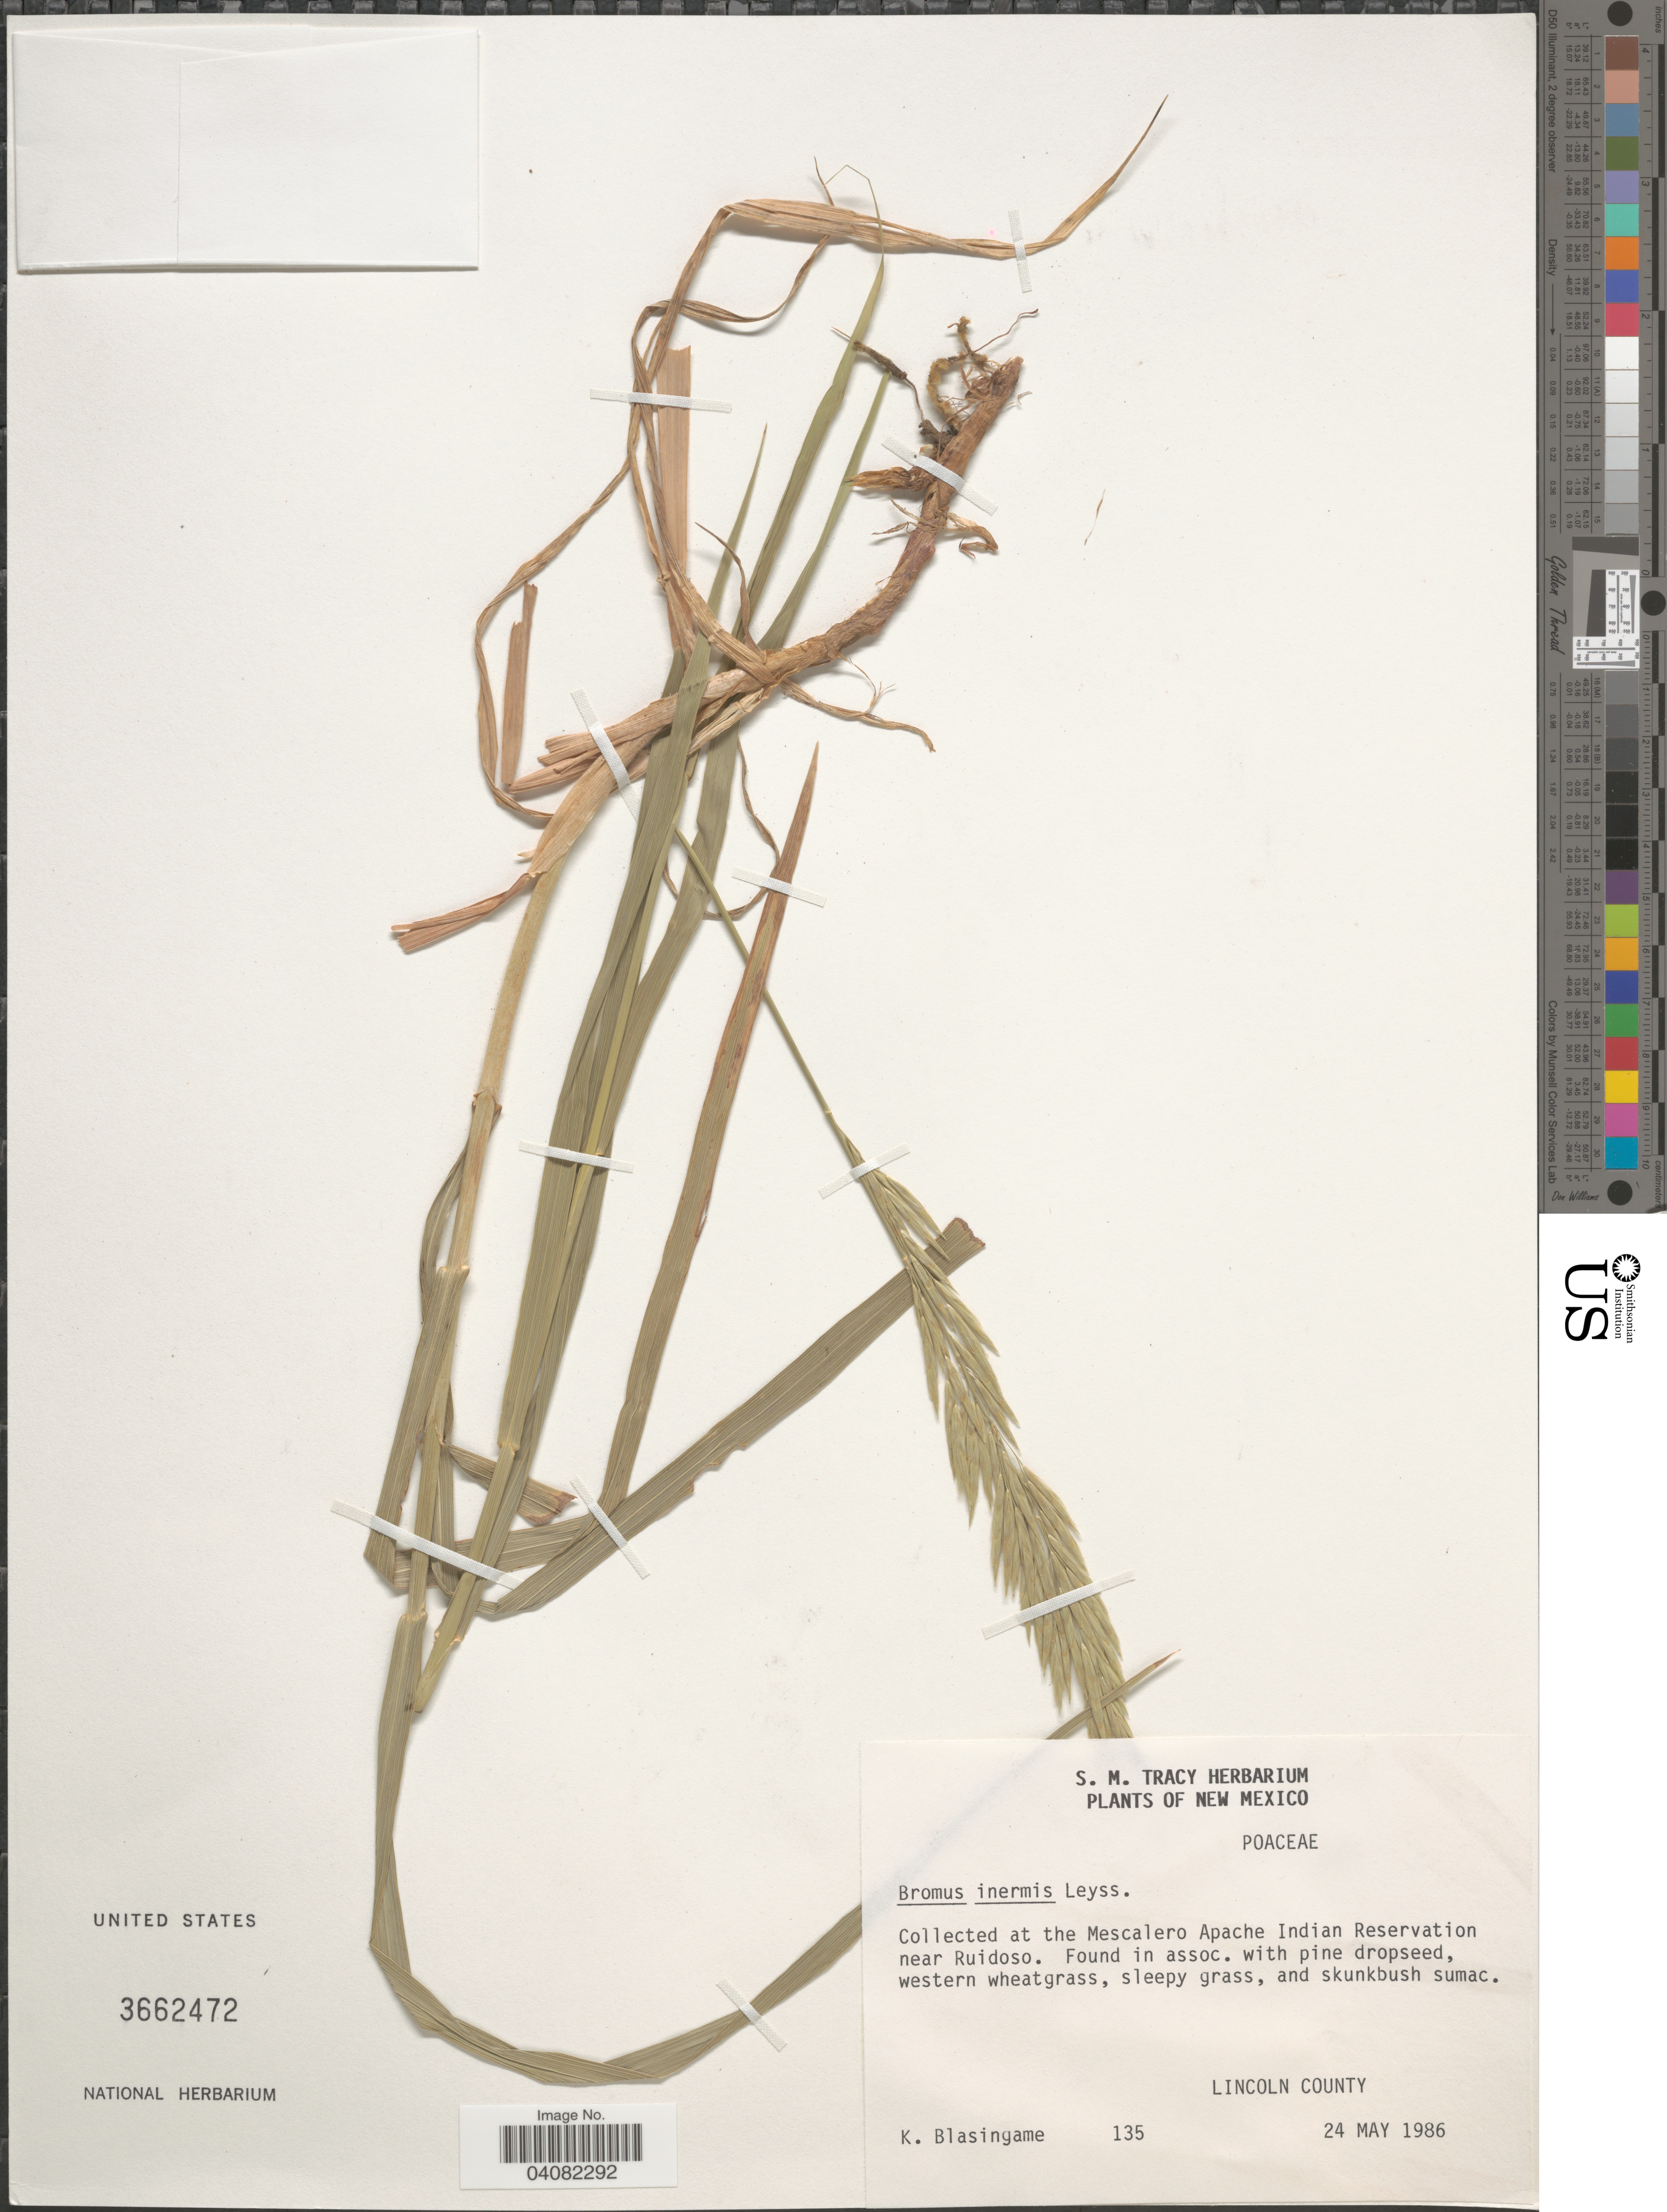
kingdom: Plantae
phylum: Tracheophyta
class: Liliopsida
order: Poales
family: Poaceae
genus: Bromus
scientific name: Bromus inermis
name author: Leyss.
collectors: K. Blasingame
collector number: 135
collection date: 1986-05-24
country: United States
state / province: New Mexico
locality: At the Mescalero Apache Indian Reservation near Ruidoso. Western wheatgrass. Lincoln County.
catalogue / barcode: US 3662472